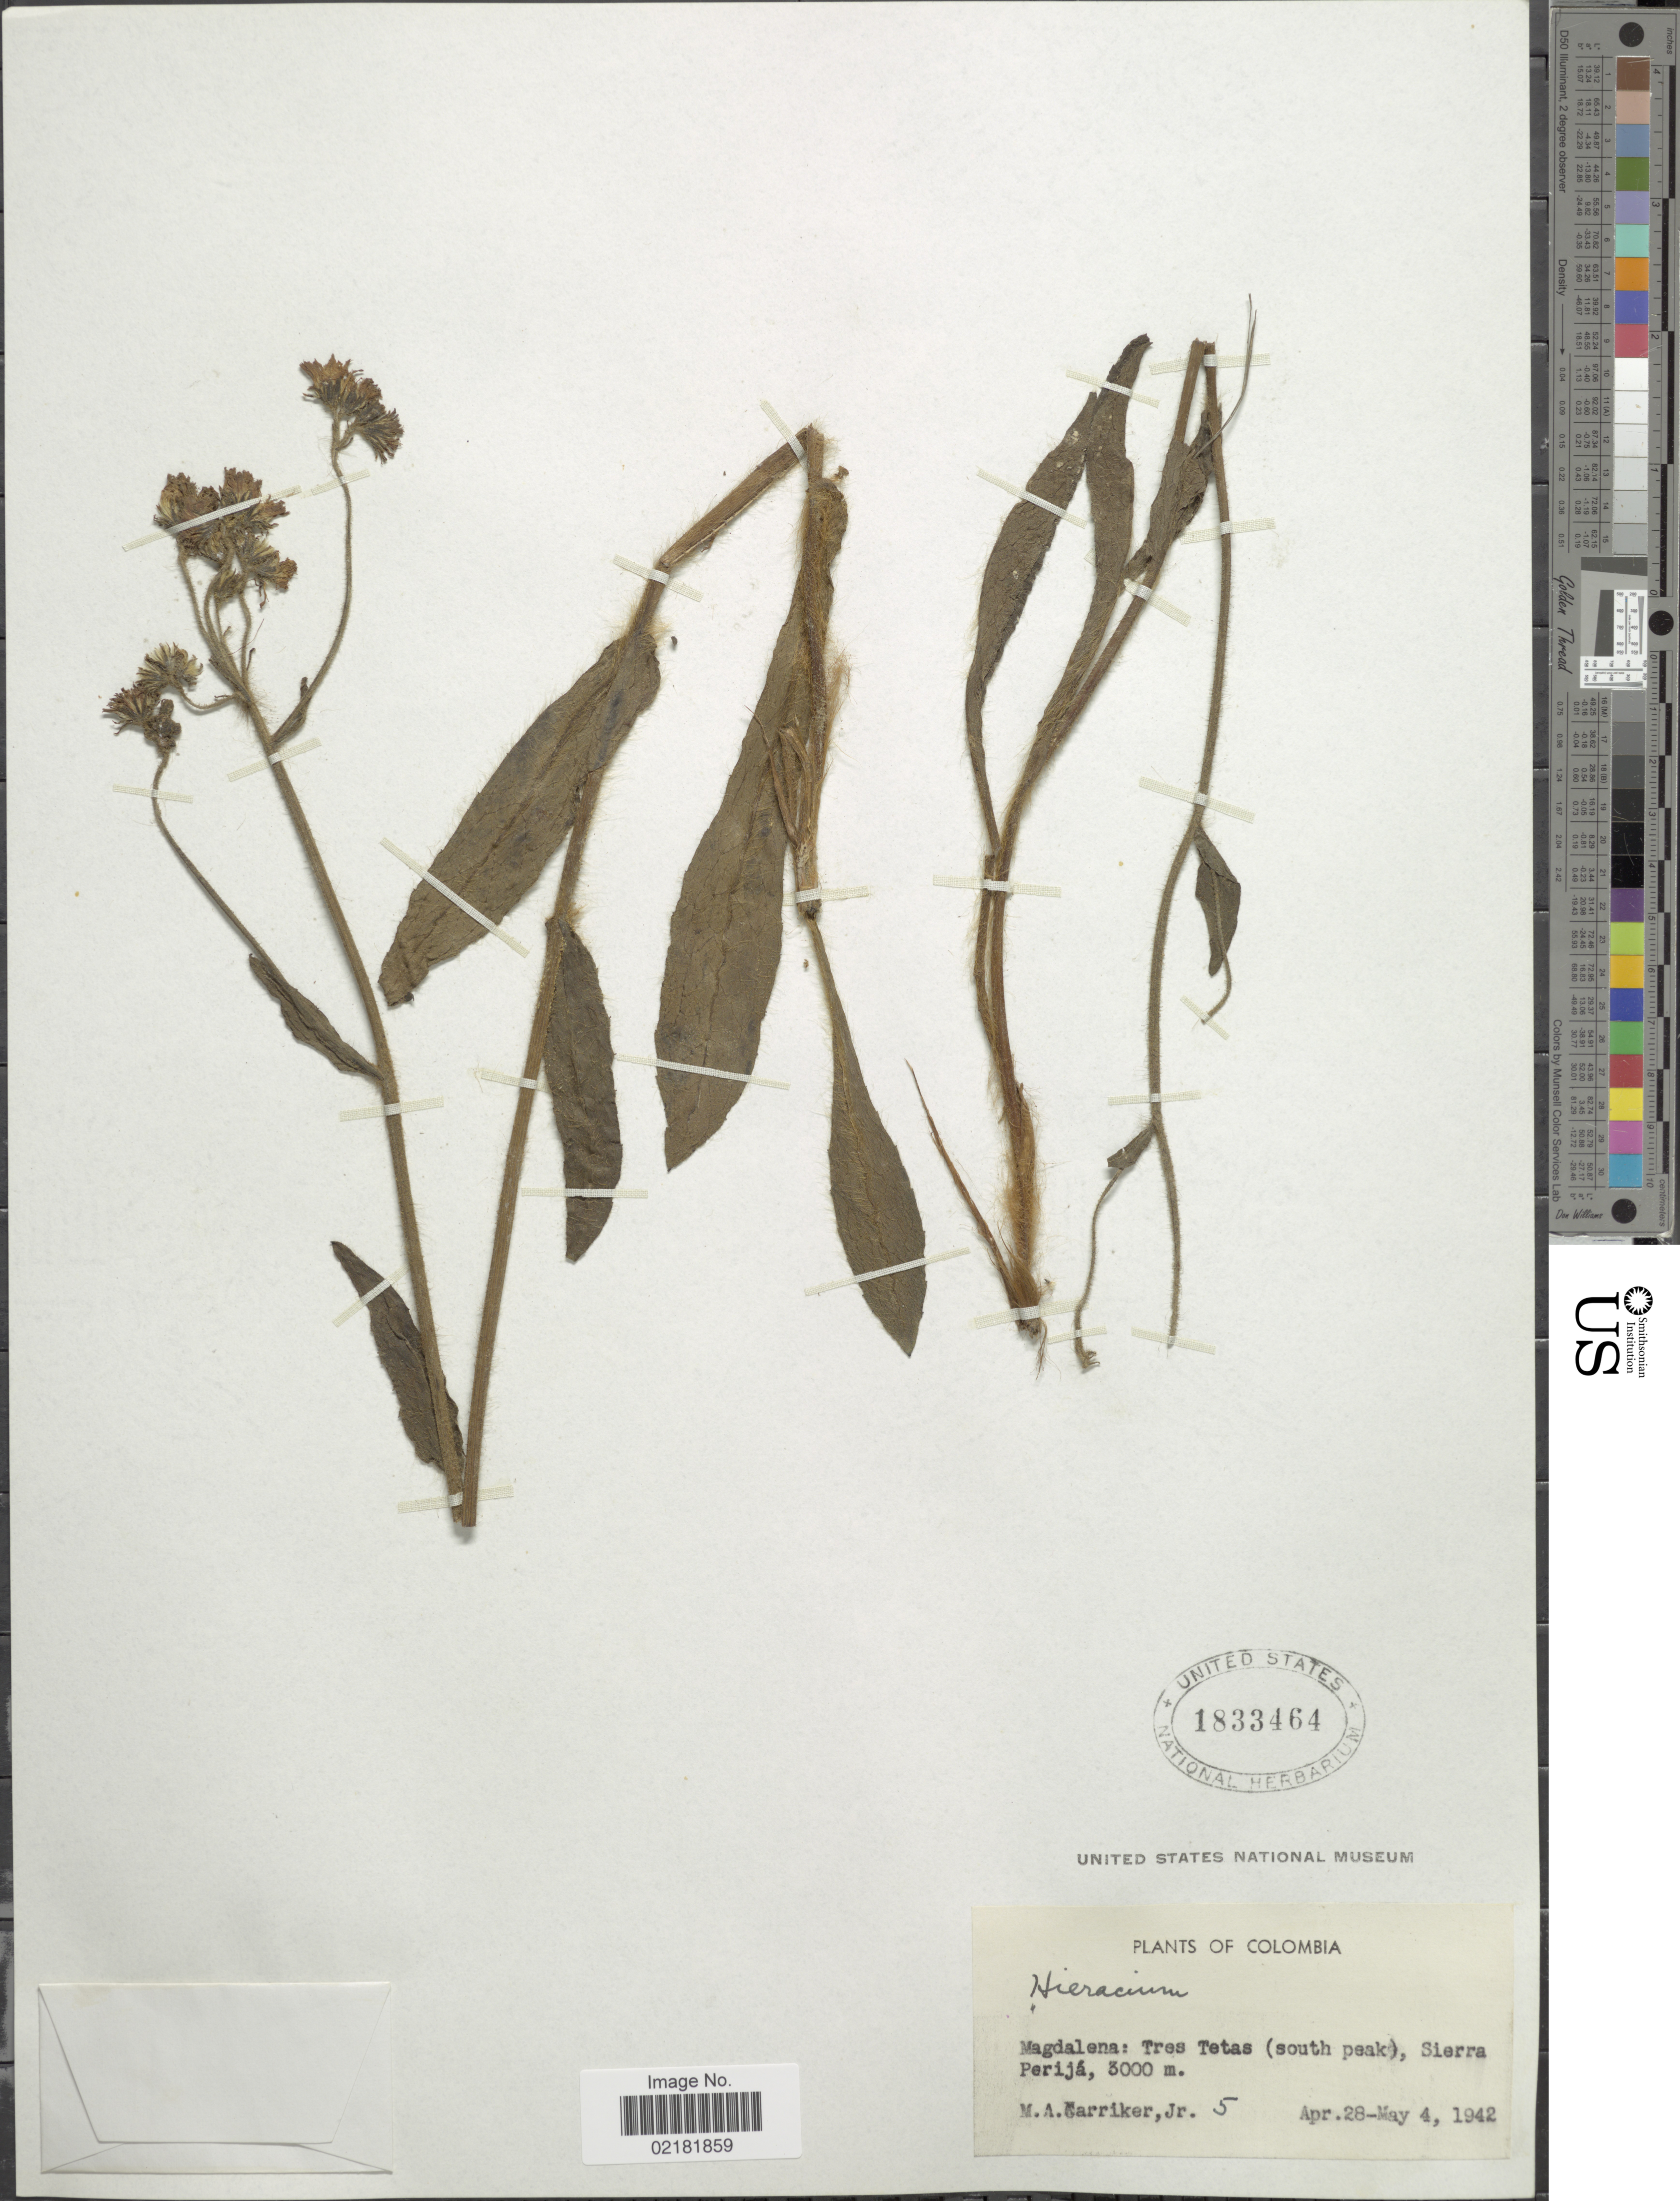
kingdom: Plantae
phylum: Tracheophyta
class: Magnoliopsida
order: Asterales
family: Asteraceae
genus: Hieracium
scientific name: Hieracium repandulare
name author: Druce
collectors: M. A. Carriker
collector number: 5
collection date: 1942-04-28/1942-05-04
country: Colombia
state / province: Magdalena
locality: Tres Tetas (south peak), Sierra Perija.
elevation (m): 3000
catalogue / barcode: US 1833464